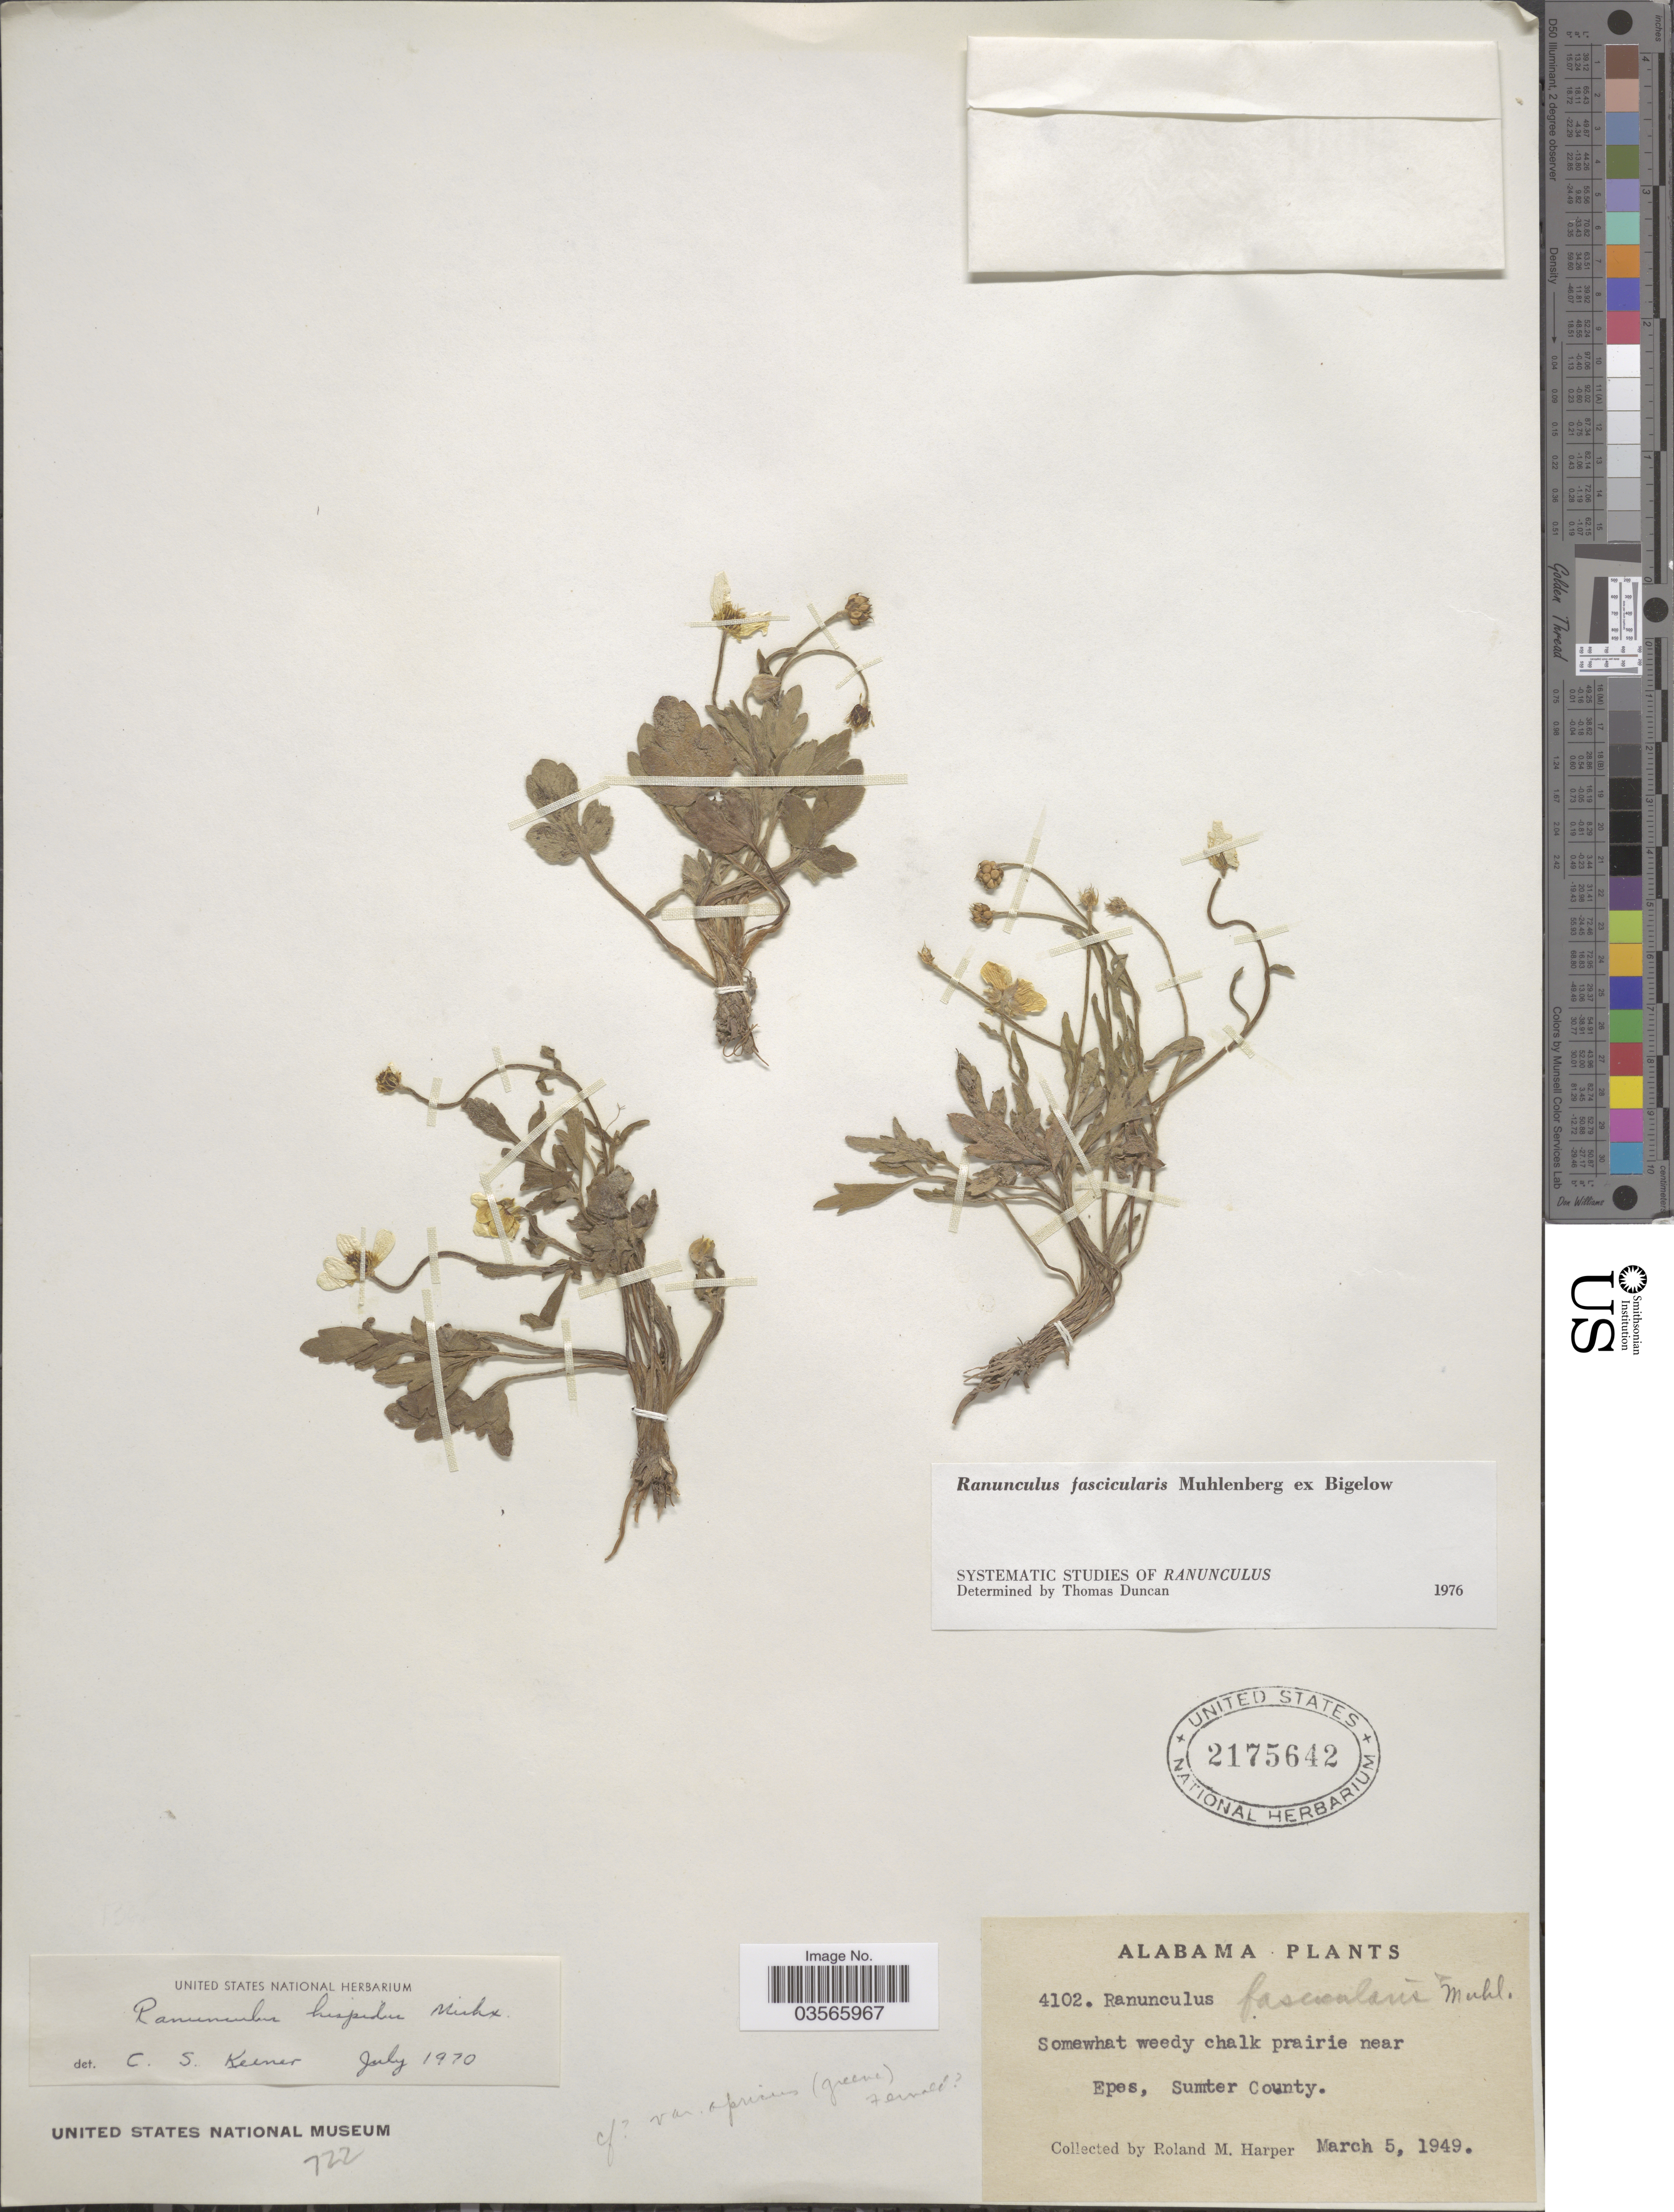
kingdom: Plantae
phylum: Tracheophyta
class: Magnoliopsida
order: Ranunculales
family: Ranunculaceae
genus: Ranunculus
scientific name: Ranunculus fascicularis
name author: Muhl. ex Bigelow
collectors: R. M. Harper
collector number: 4102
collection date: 1949-03-05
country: United States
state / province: Alabama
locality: Near Epes, Sumter County.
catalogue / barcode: US 2175642